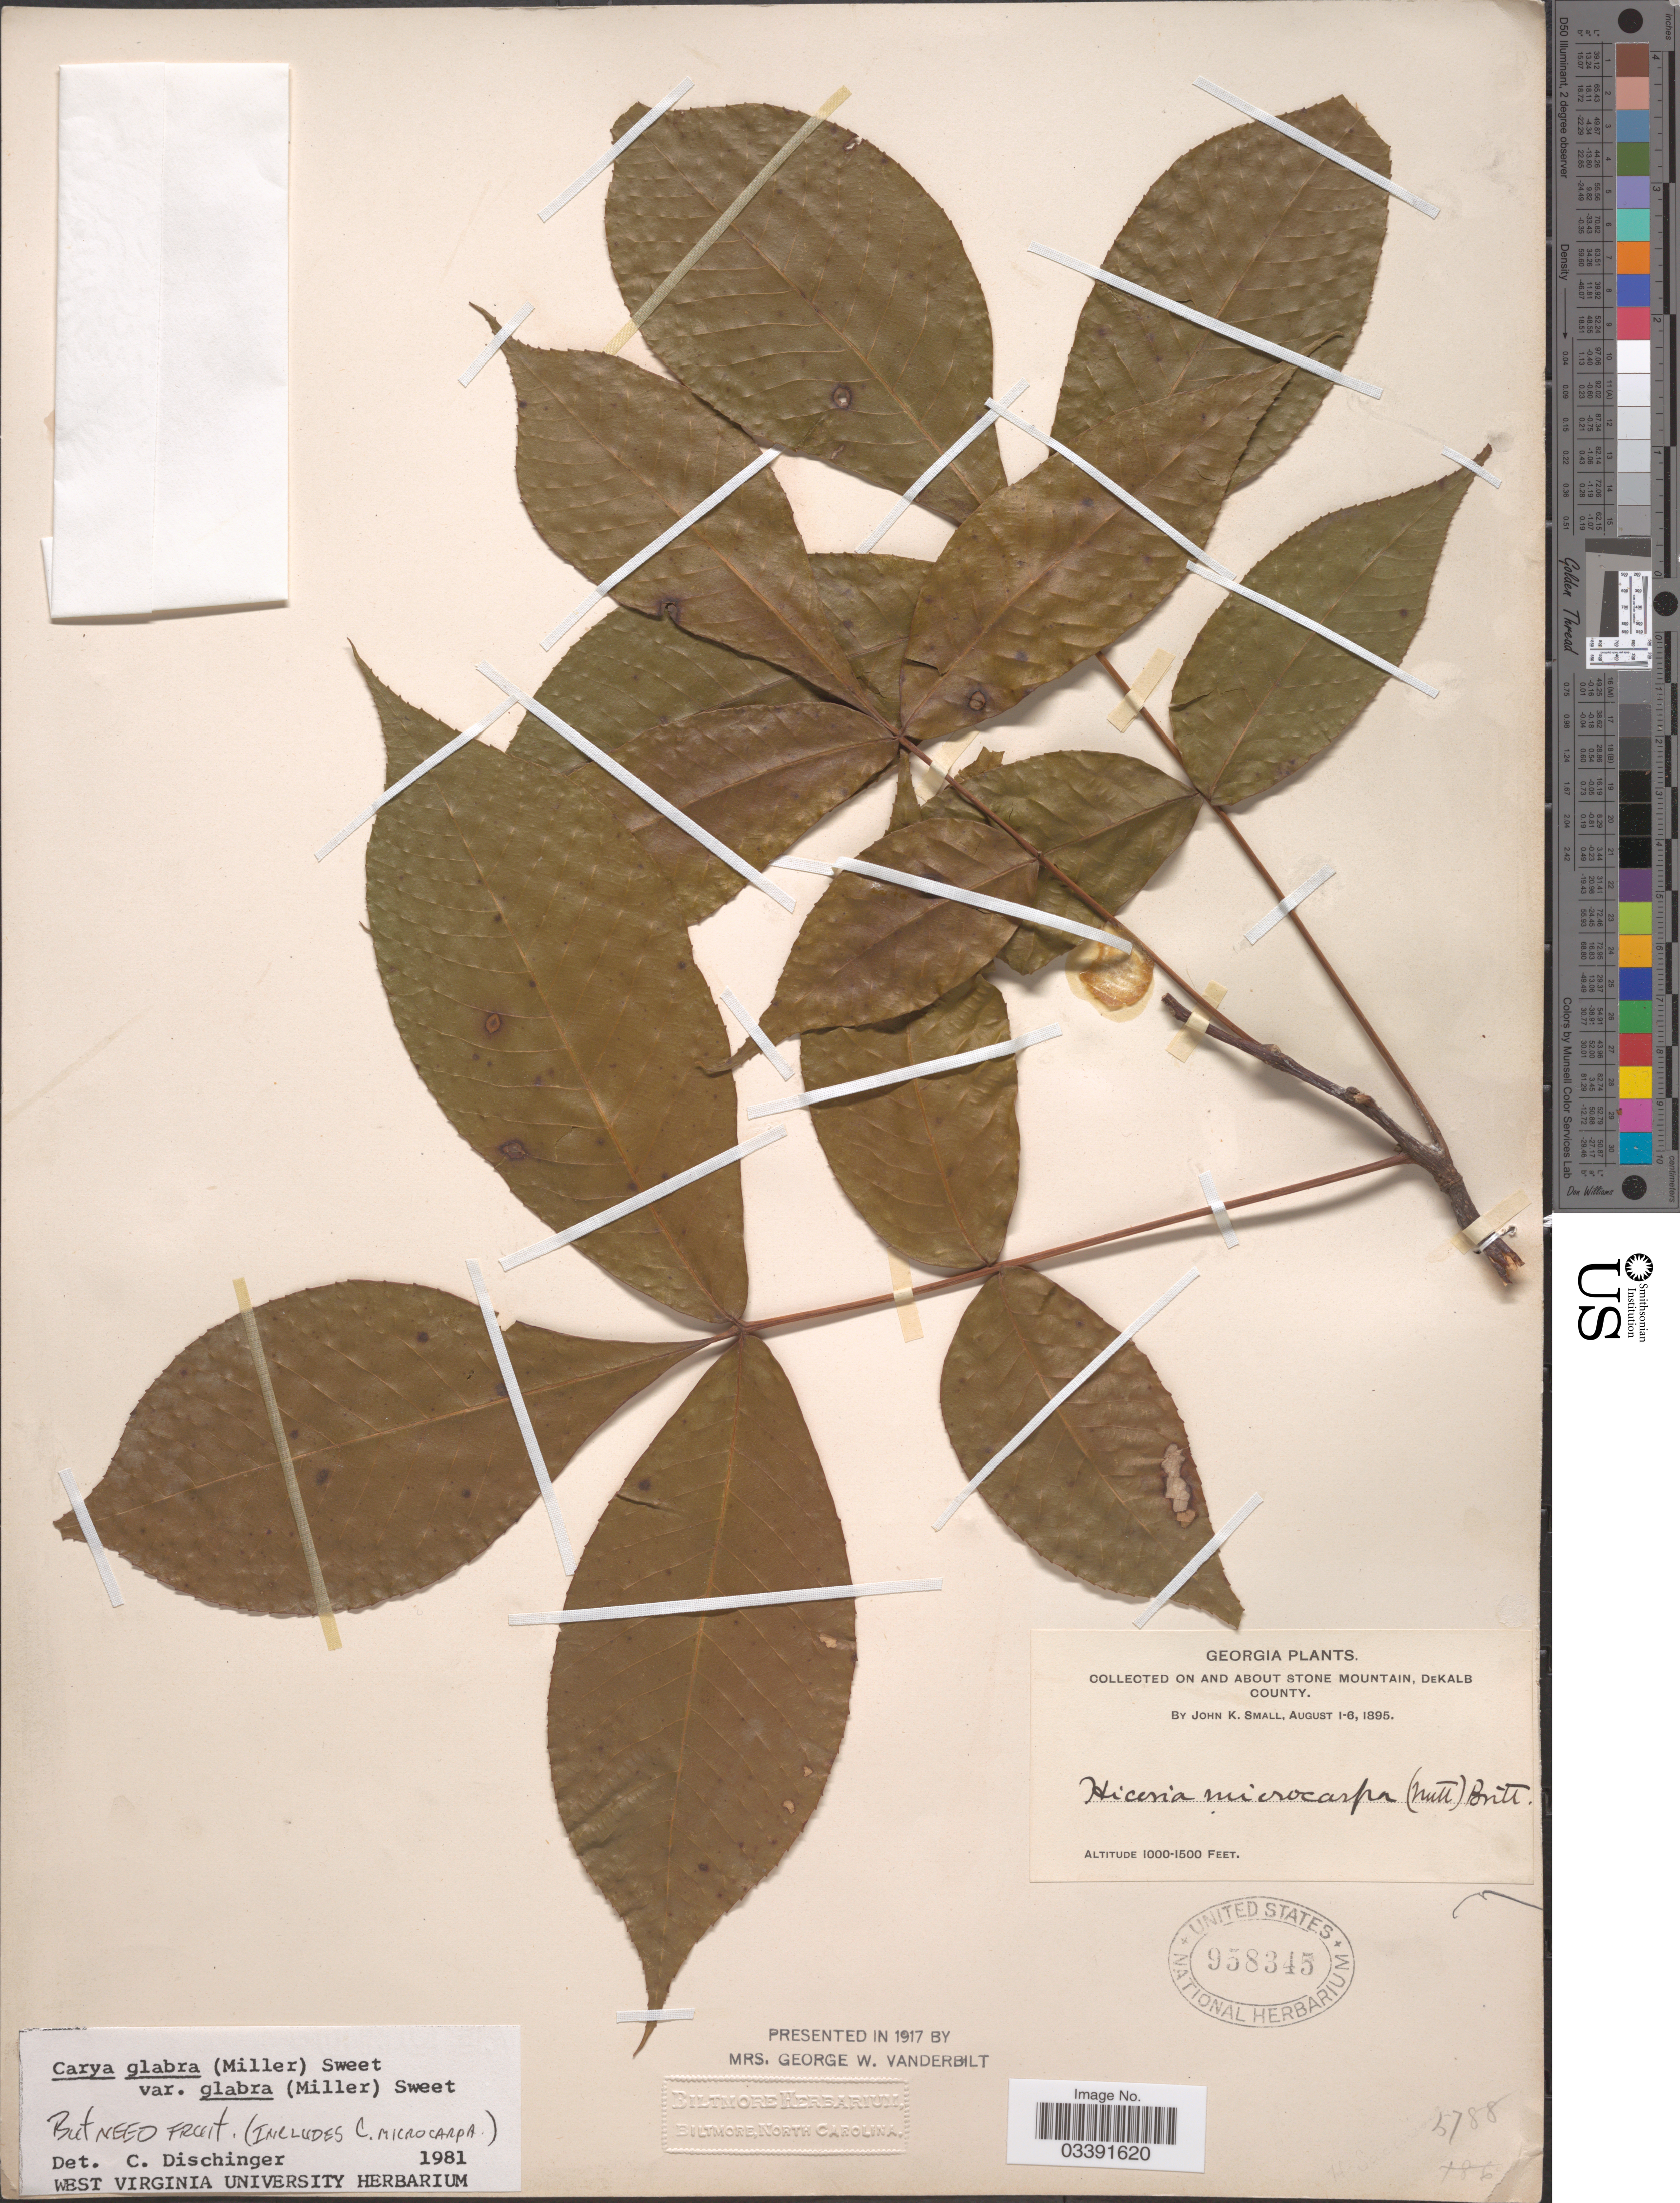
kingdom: Plantae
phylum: Tracheophyta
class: Magnoliopsida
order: Fagales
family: Juglandaceae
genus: Carya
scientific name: Carya glabra var. glabra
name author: (Mill.) Sweet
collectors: J. K. Small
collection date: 1895-08-01/1895-08-08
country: United States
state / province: Georgia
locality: On and about Stone Mountain, DeKalb County.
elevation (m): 305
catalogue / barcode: US 958345